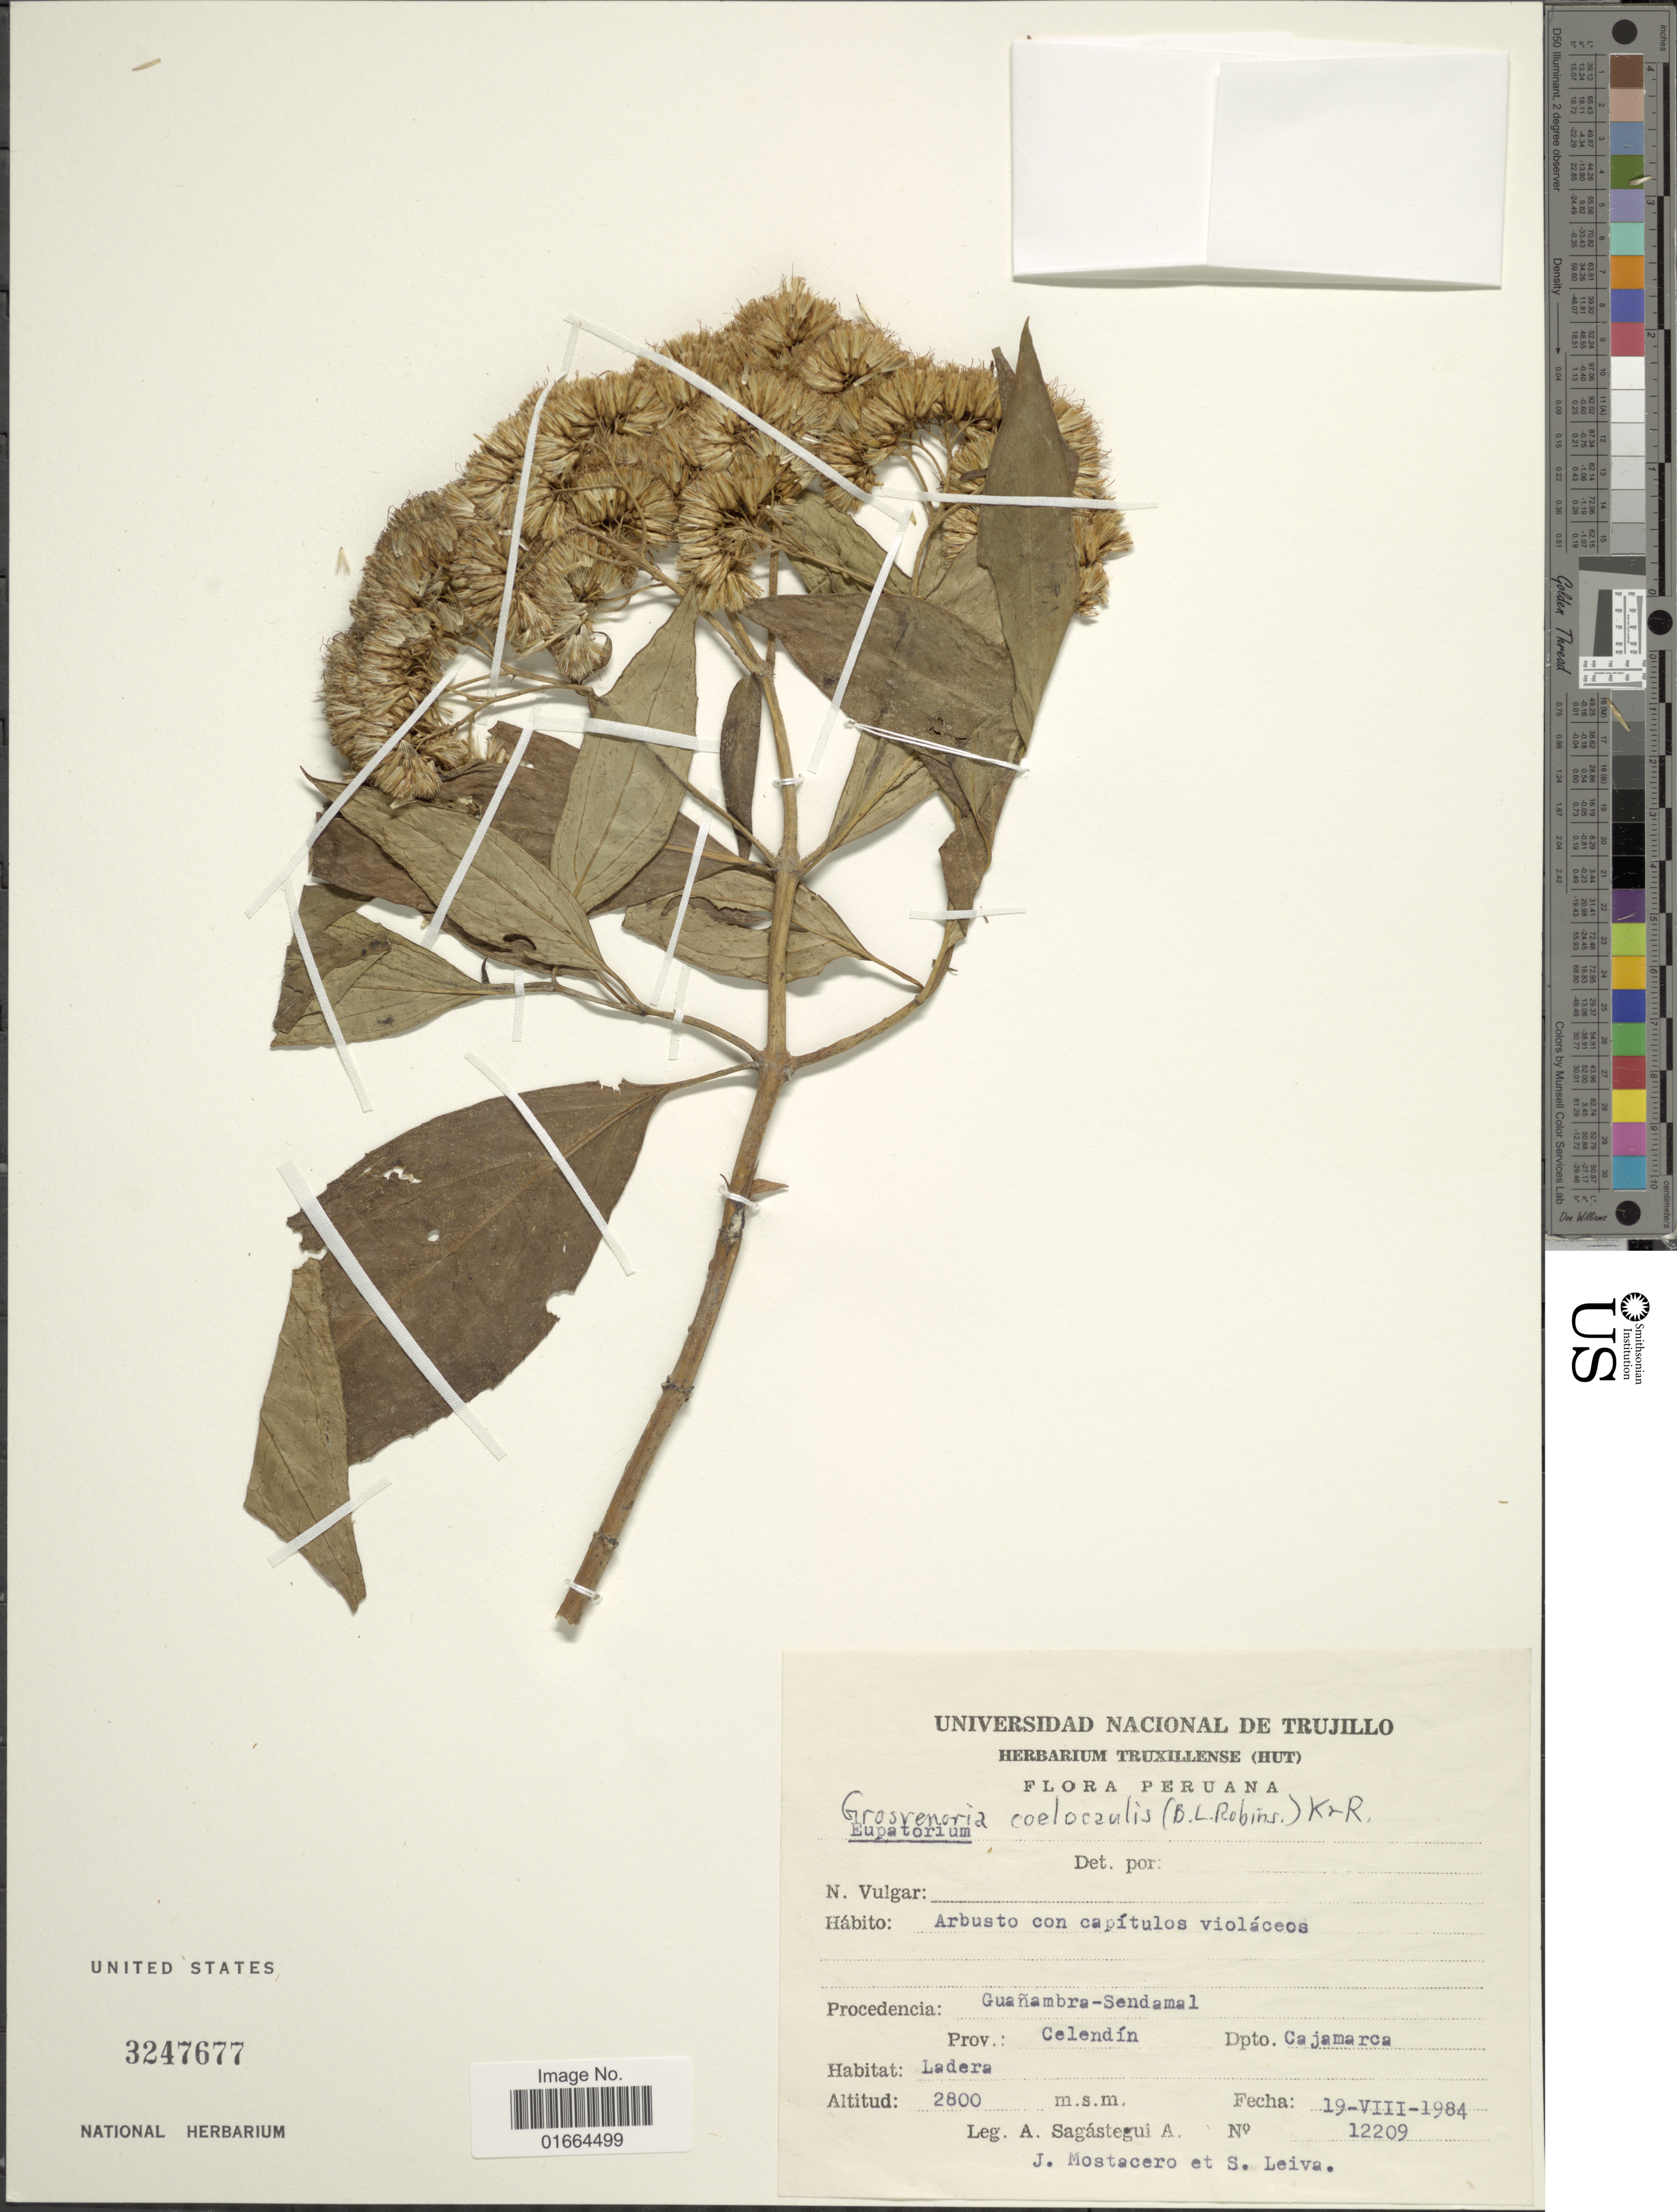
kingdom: Plantae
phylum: Tracheophyta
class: Magnoliopsida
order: Asterales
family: Asteraceae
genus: Grosvenoria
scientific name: Grosvenoria coelocaulis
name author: (B.L. Rob.) R.M. King & H. Rob.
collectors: A. Sagástegui A., J. Mostacero & S. Leiva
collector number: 12209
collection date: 1984-08-19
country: Peru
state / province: Cajamarca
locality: Procedencia: Guanambra-Sendamal, Prov.: Celendin, Dpto.: Cajamarca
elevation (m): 2800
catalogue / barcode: US 3247677